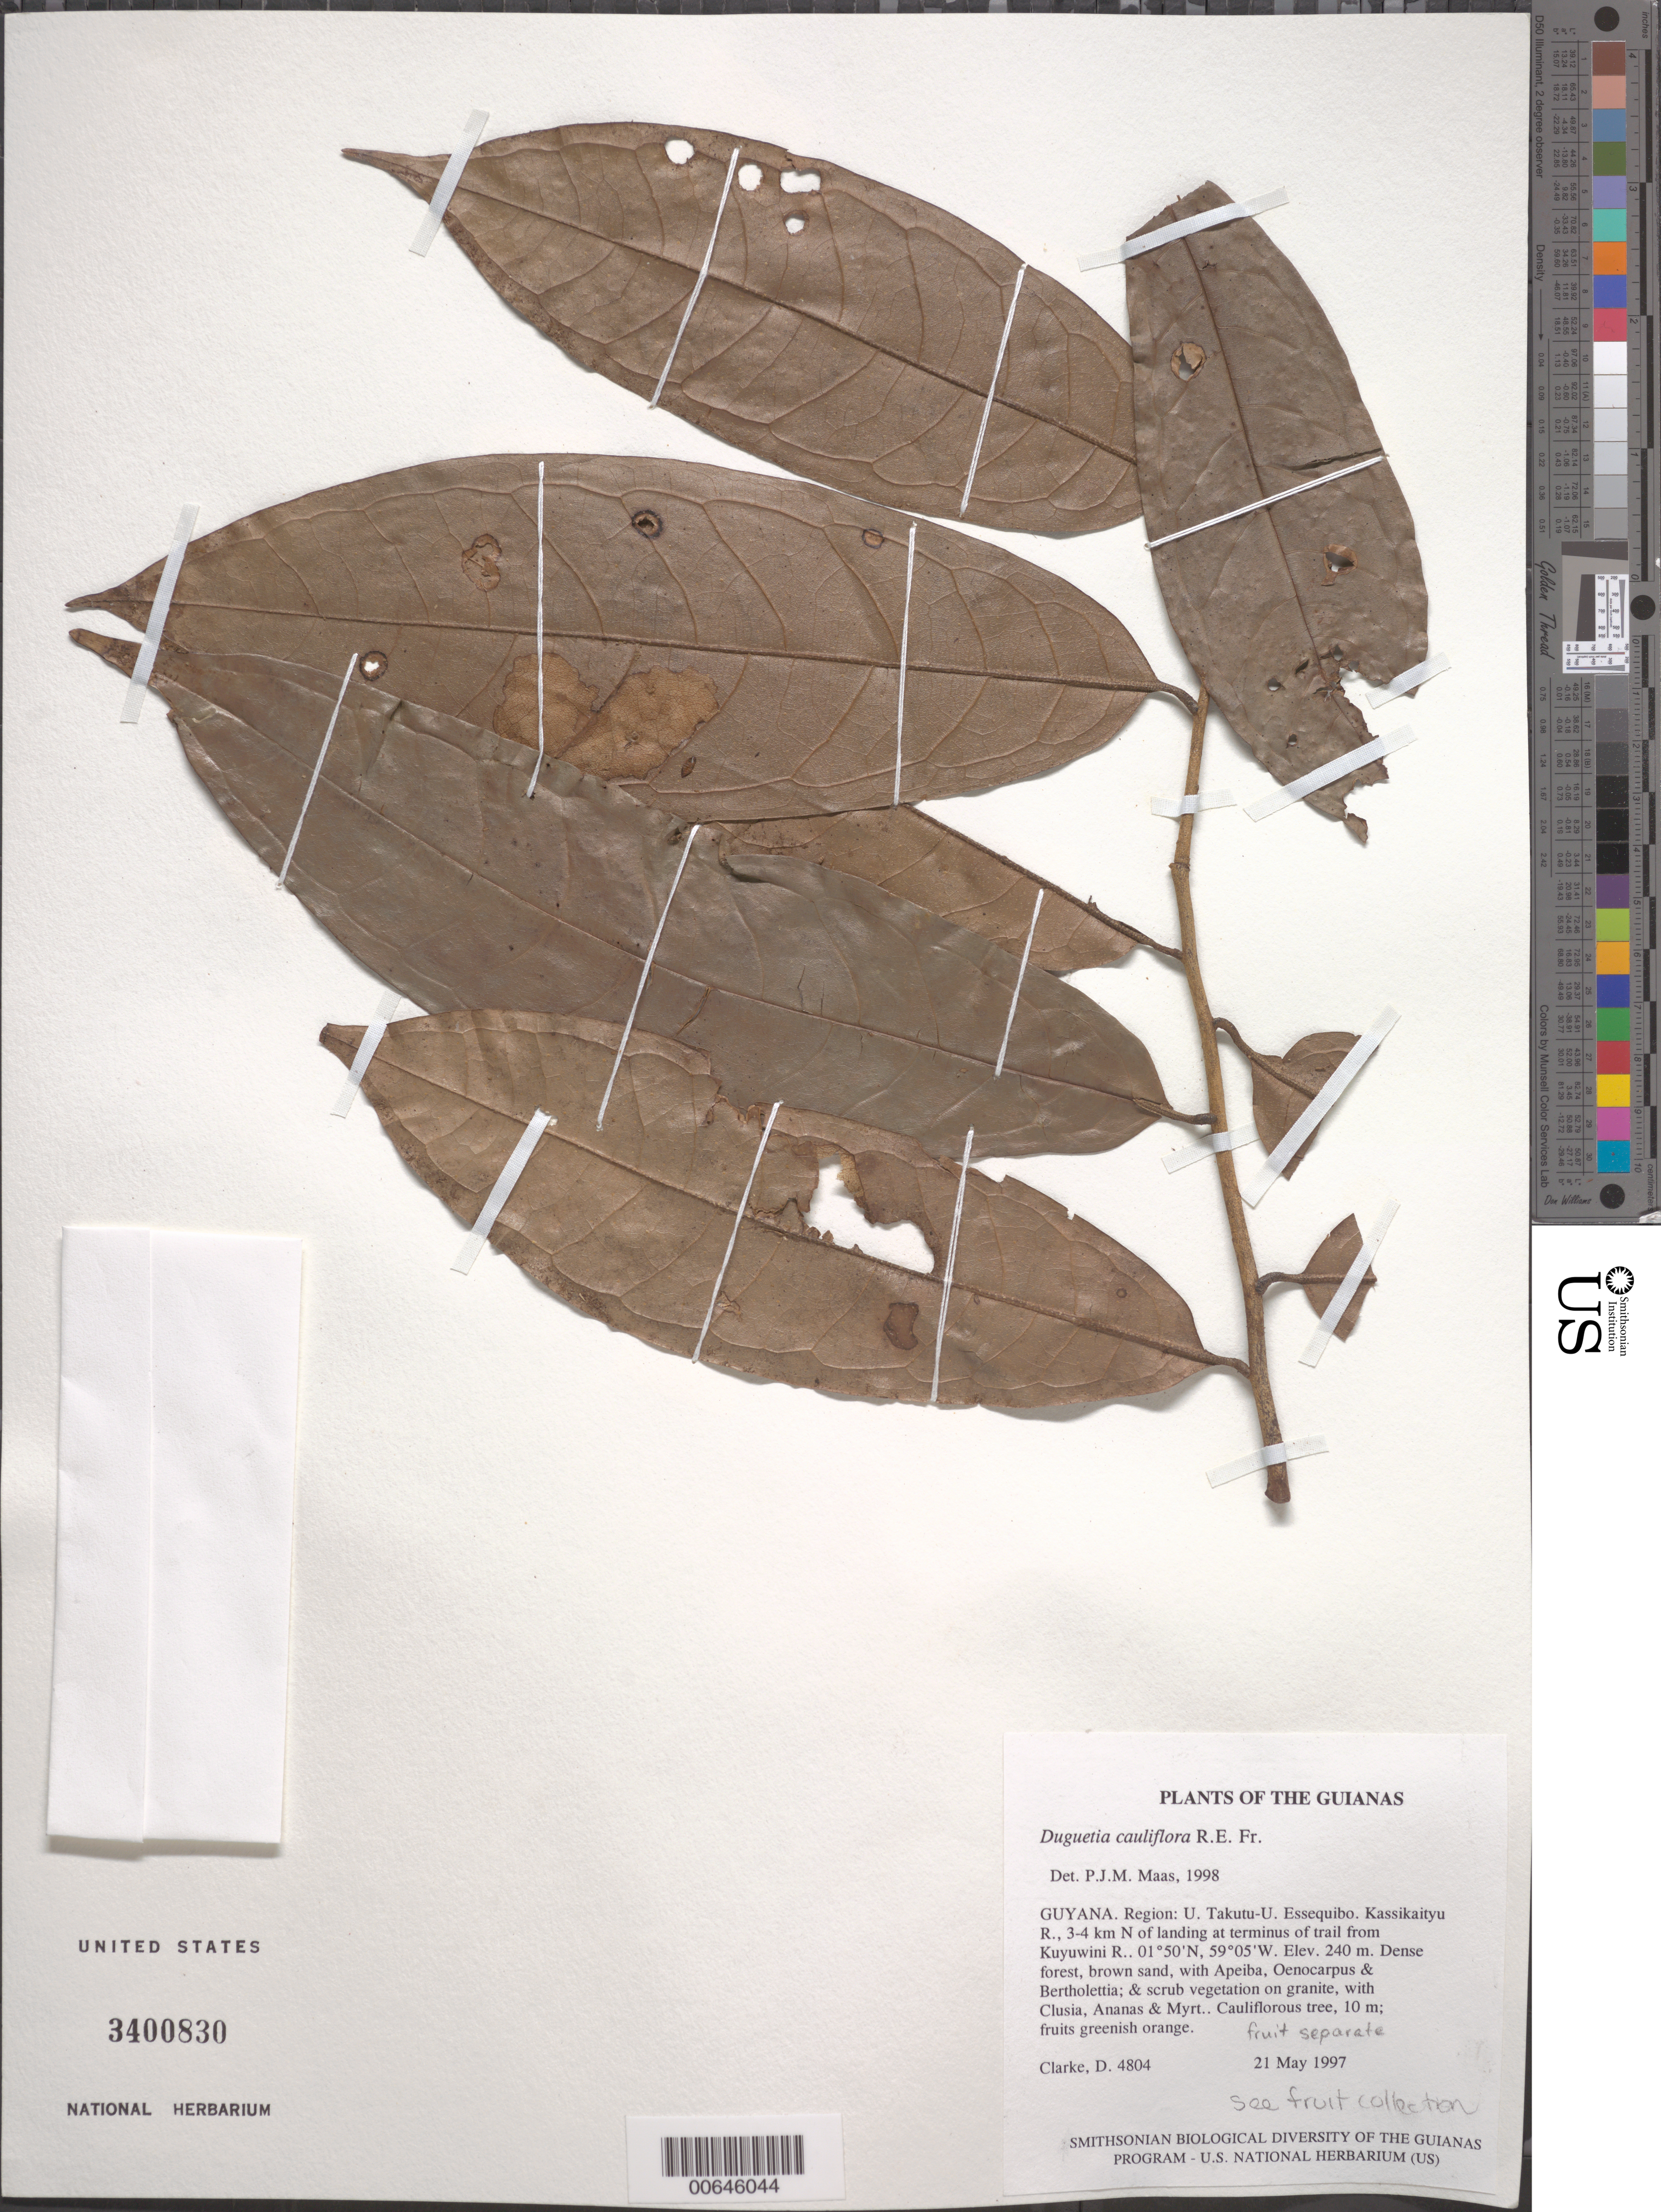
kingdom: Plantae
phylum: Tracheophyta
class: Magnoliopsida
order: Magnoliales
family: Annonaceae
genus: Duguetia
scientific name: Duguetia cauliflora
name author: R.E. Fr.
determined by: Maas, Paul J. M.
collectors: H. D. Clarke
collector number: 4804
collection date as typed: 21 May 1997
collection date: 1997-05-21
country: Guyana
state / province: U. Takutu-U. Essequibo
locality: Kassikaityu R., 3-4 km N of landing at terminus of trail from Kuyuwini R.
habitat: Dense forest, brown sand, with Apeiba, Oenocarpus & Bertholettia; & scrub vegetation on granite, with Clusia, Ananas & Myrt.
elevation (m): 240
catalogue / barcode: US 3400830